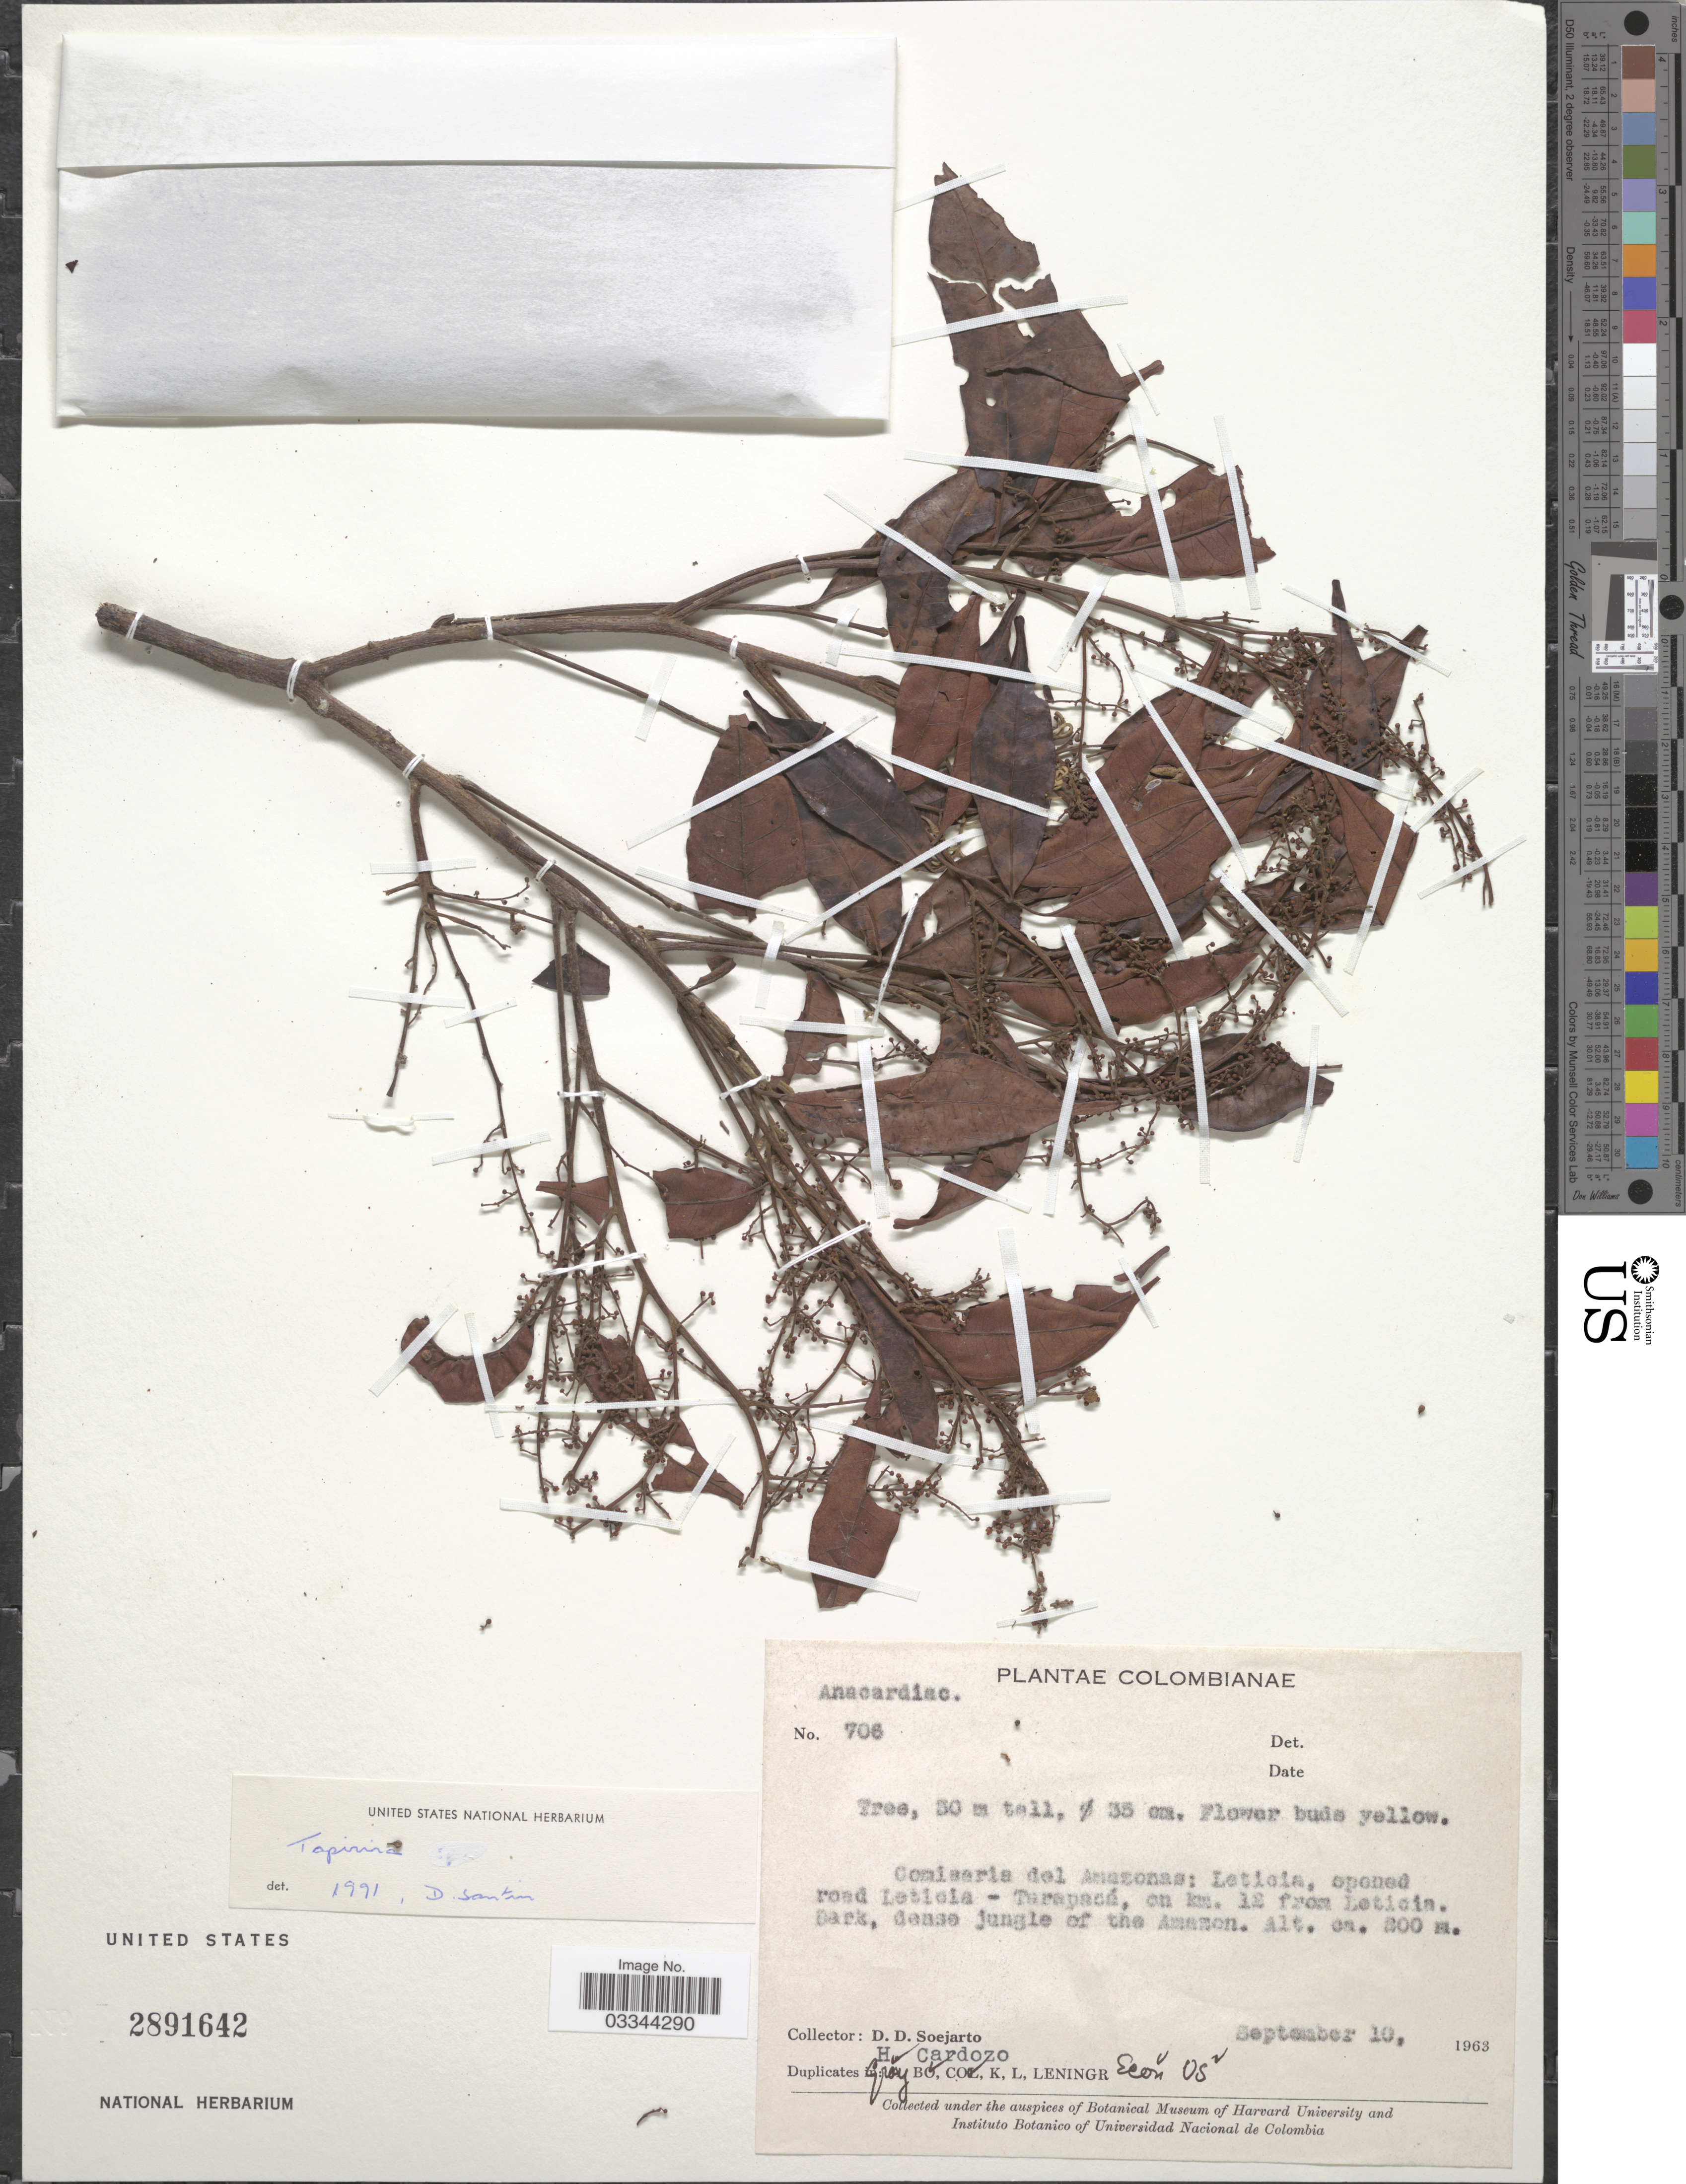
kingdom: Plantae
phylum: Tracheophyta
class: Magnoliopsida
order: Sapindales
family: Anacardiaceae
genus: Tapirira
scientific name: Tapirira sp.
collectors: H. Cardozo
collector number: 706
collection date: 1963-09-10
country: Colombia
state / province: Amazônas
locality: Comisaria del Amazonas: Leticia, opened road Leticia - Tarapacá, on km. 12 from Leticia.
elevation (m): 200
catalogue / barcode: US 2891642